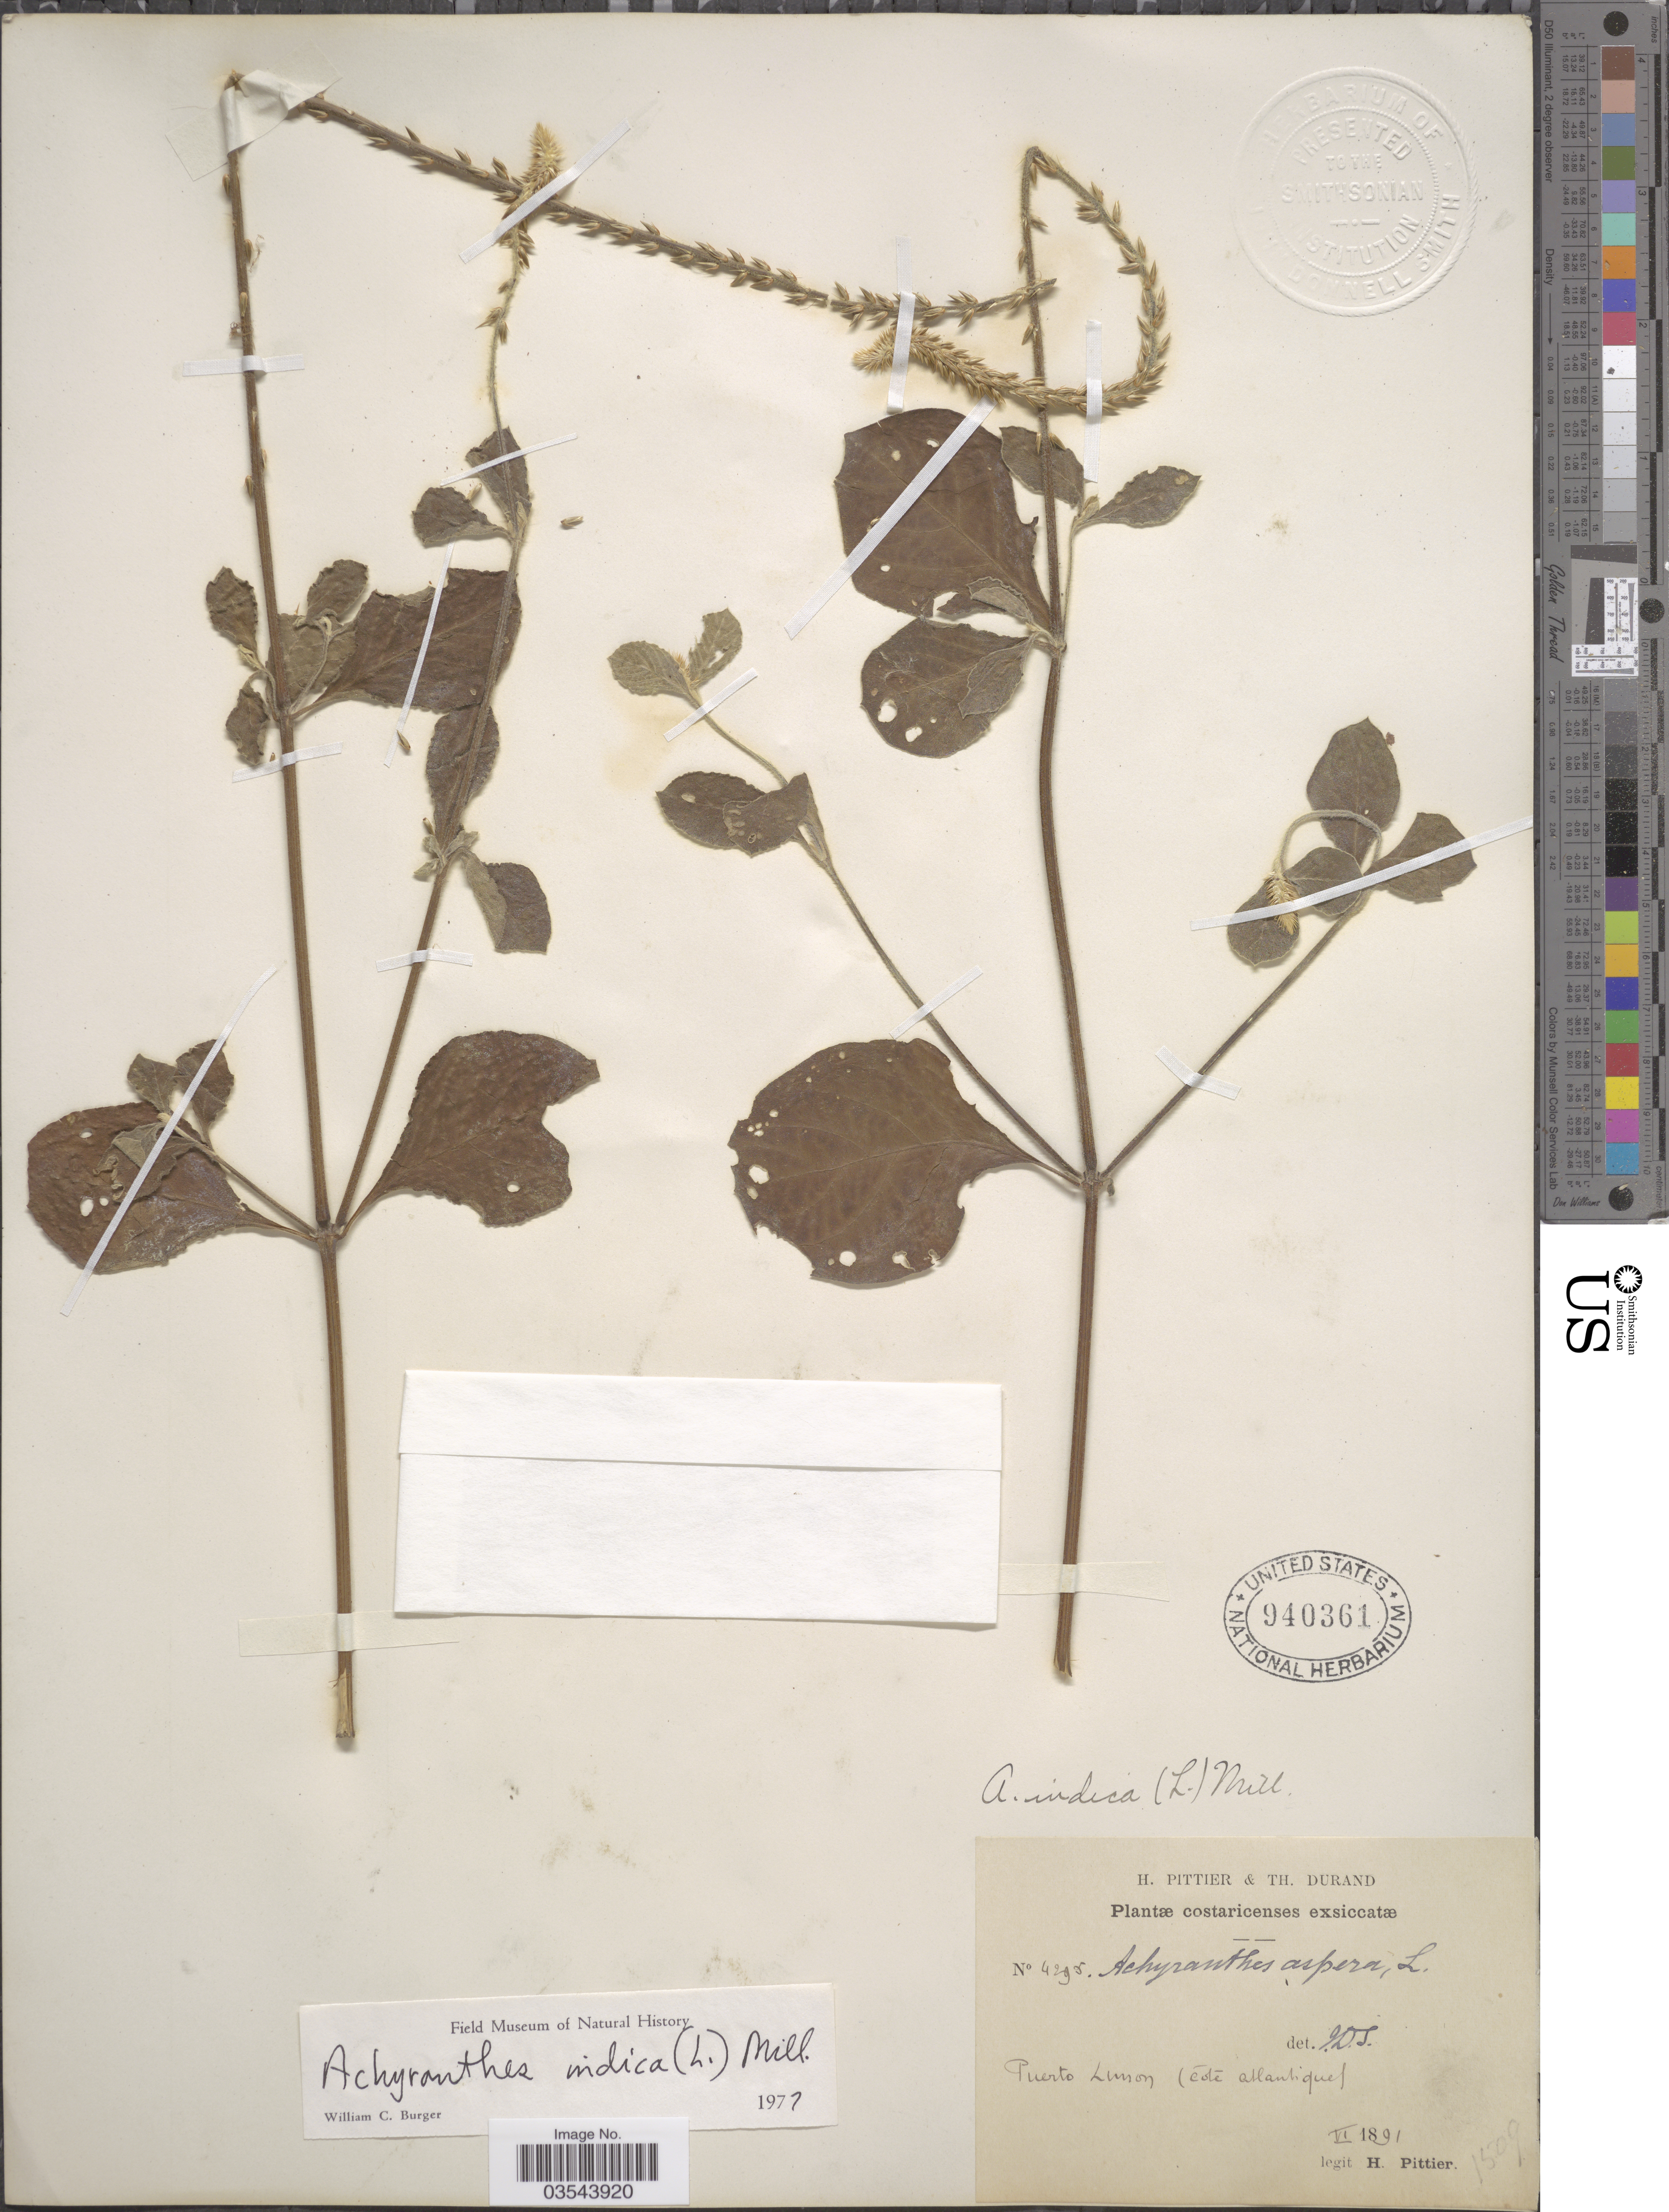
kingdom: Plantae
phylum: Tracheophyta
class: Magnoliopsida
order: Caryophyllales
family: Amaranthaceae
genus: Achyranthes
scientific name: Achyranthes indica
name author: (L.) Mill.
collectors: H. F. Pittier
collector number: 4295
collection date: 1891-06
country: Costa Rica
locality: Puerto Limon (côte atlantique).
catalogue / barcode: US 940361